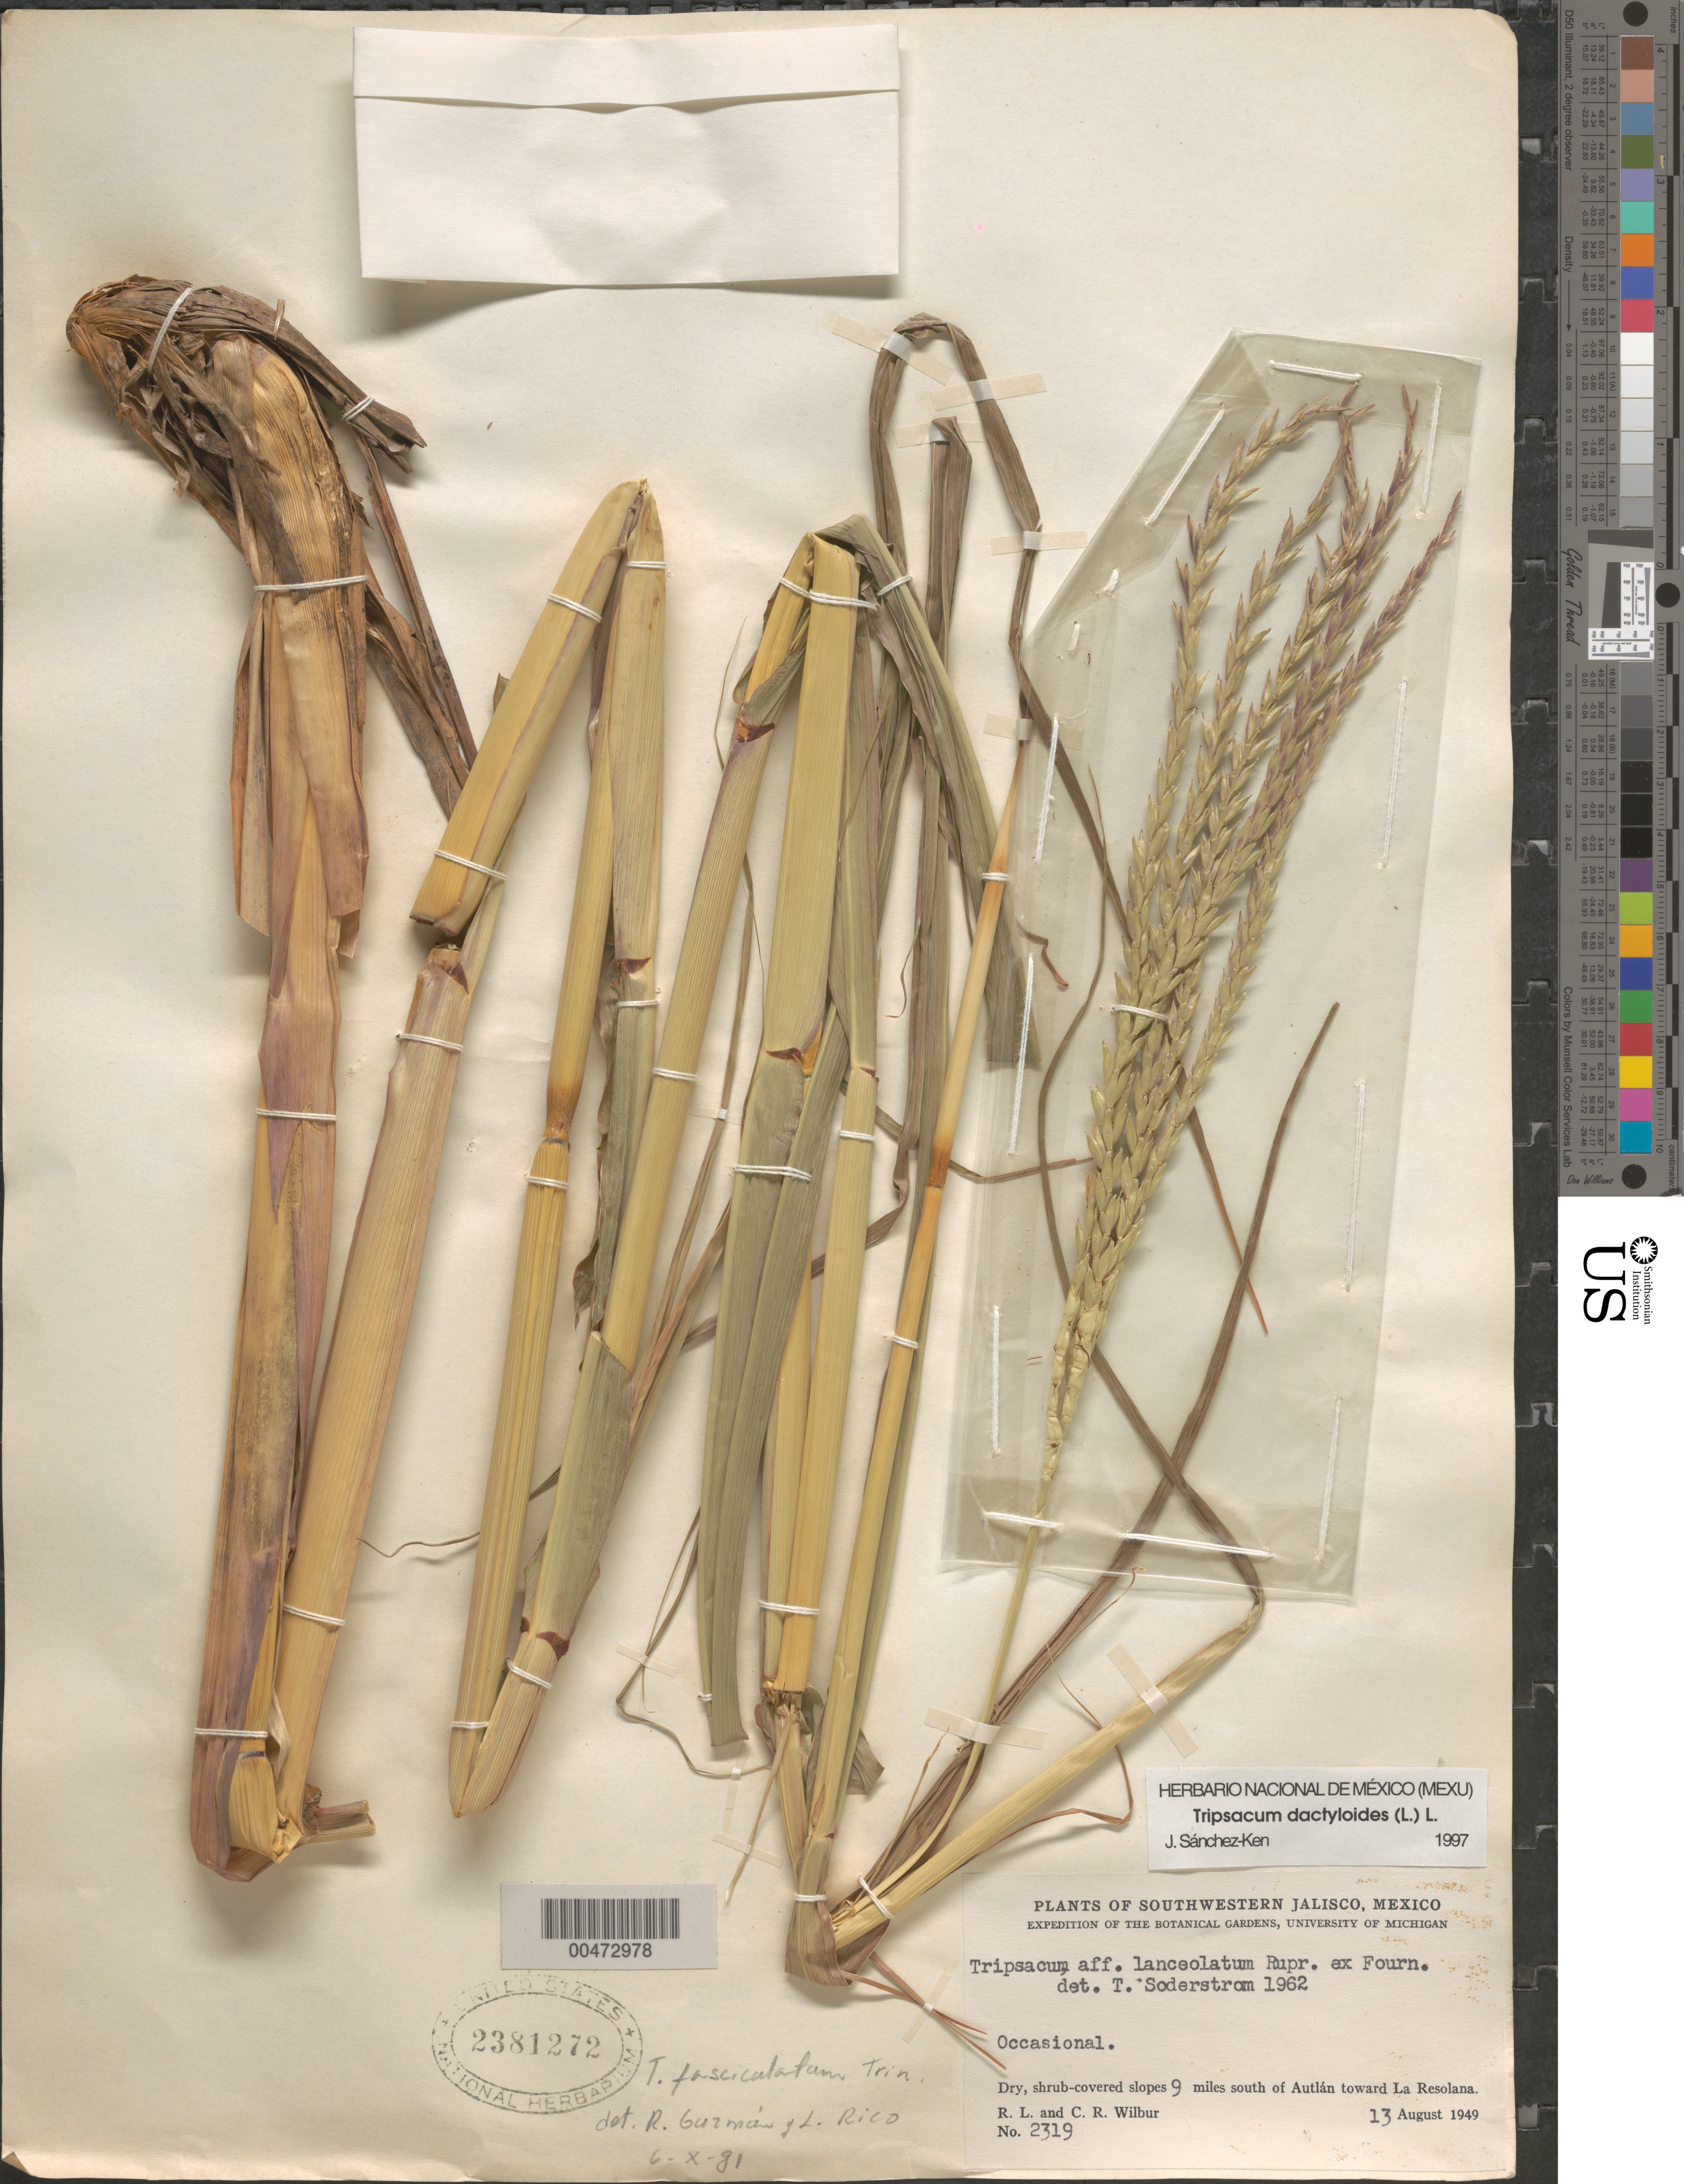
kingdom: Plantae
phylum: Tracheophyta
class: Liliopsida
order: Poales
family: Poaceae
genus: Tripsacum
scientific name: Tripsacum dactyloides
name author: (L.) L.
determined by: Sánchez-Ken, J. G.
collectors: R. L. Wilbur & C. Wilbur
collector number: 2319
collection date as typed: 13 Aug 1949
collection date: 1949-08-13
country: Mexico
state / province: Jalisco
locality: SW Jalisco, 9 mi S of Autlán toward La Resolana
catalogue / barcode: US 2381272